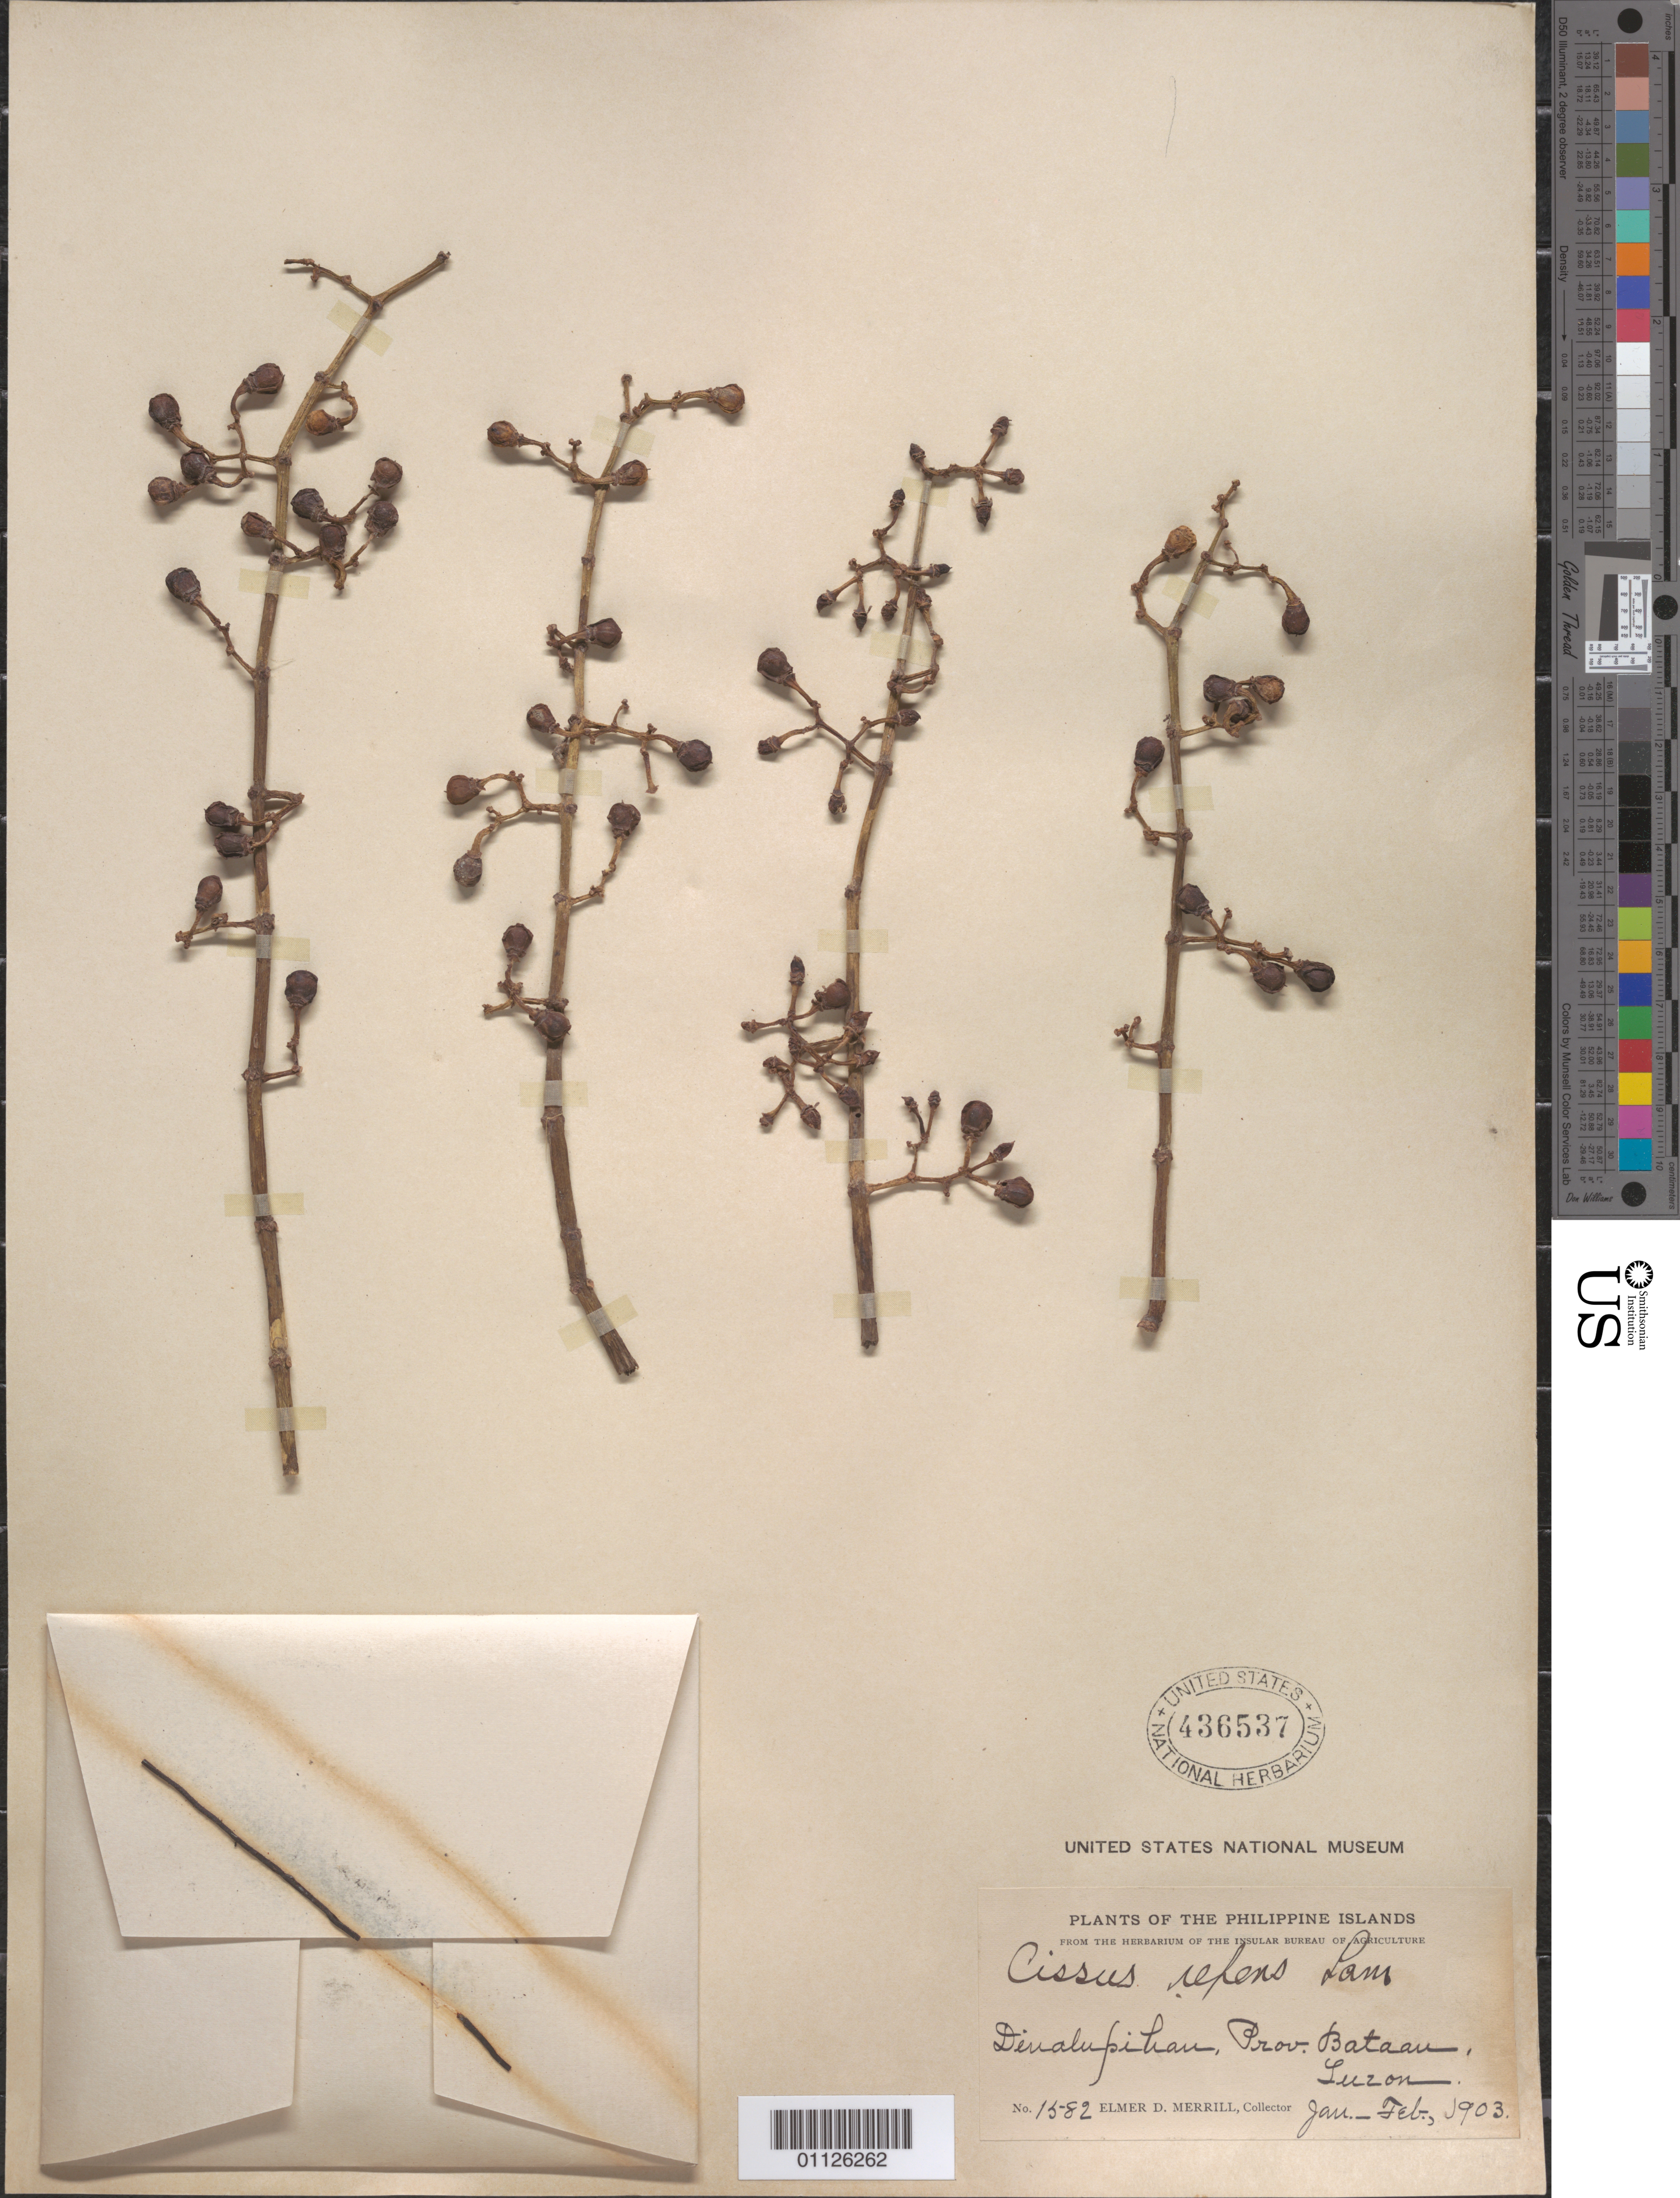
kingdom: Plantae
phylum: Tracheophyta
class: Magnoliopsida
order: Vitales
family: Vitaceae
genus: Cissus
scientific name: Cissus repens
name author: Lam.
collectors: E. D. Merrill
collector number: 1582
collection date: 1903-01/1903-02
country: Philippines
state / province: Central Luzon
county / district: Bataan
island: Luzon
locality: Dinalupihan.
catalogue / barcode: US 436537